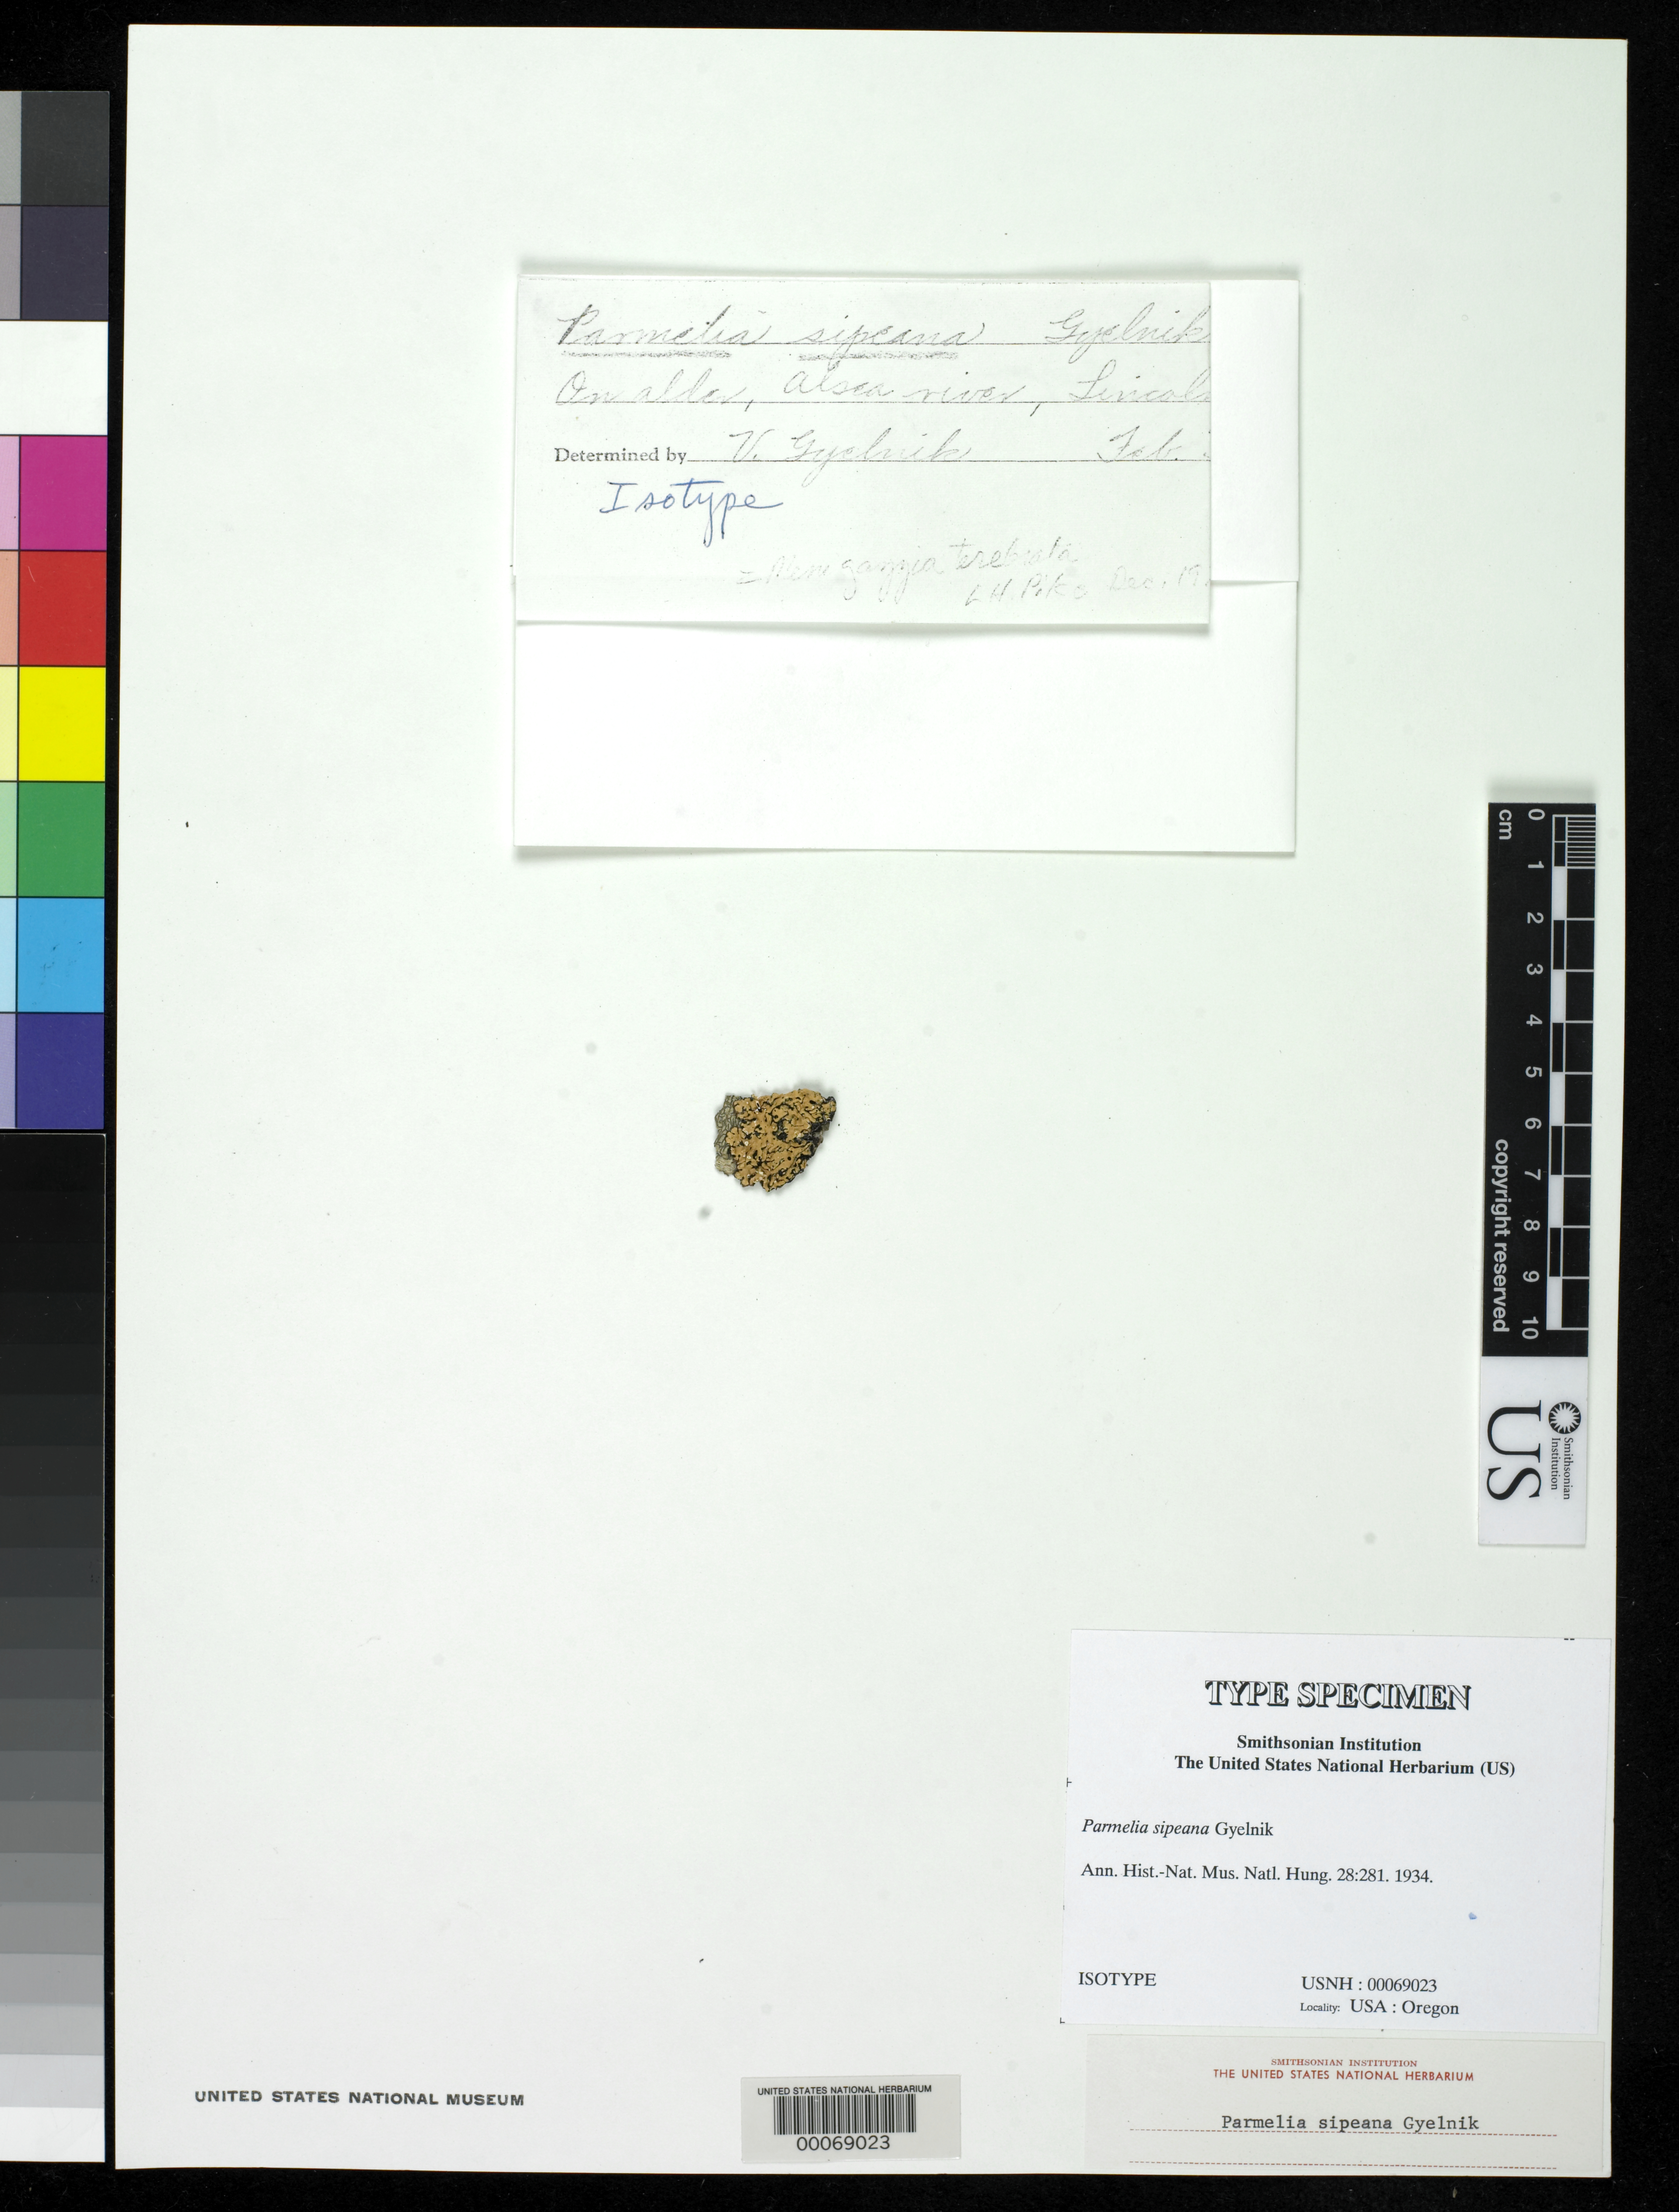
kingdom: Fungi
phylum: Ascomycota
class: Lecanoromycetes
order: Lecanorales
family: Parmeliaceae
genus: Parmelia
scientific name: Parmelia sipeana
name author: Gyeln.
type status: Isotype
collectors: F. Sipe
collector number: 588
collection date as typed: Feb 1931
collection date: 1931-02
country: United States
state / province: Oregon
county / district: Lincoln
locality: Alsea R.